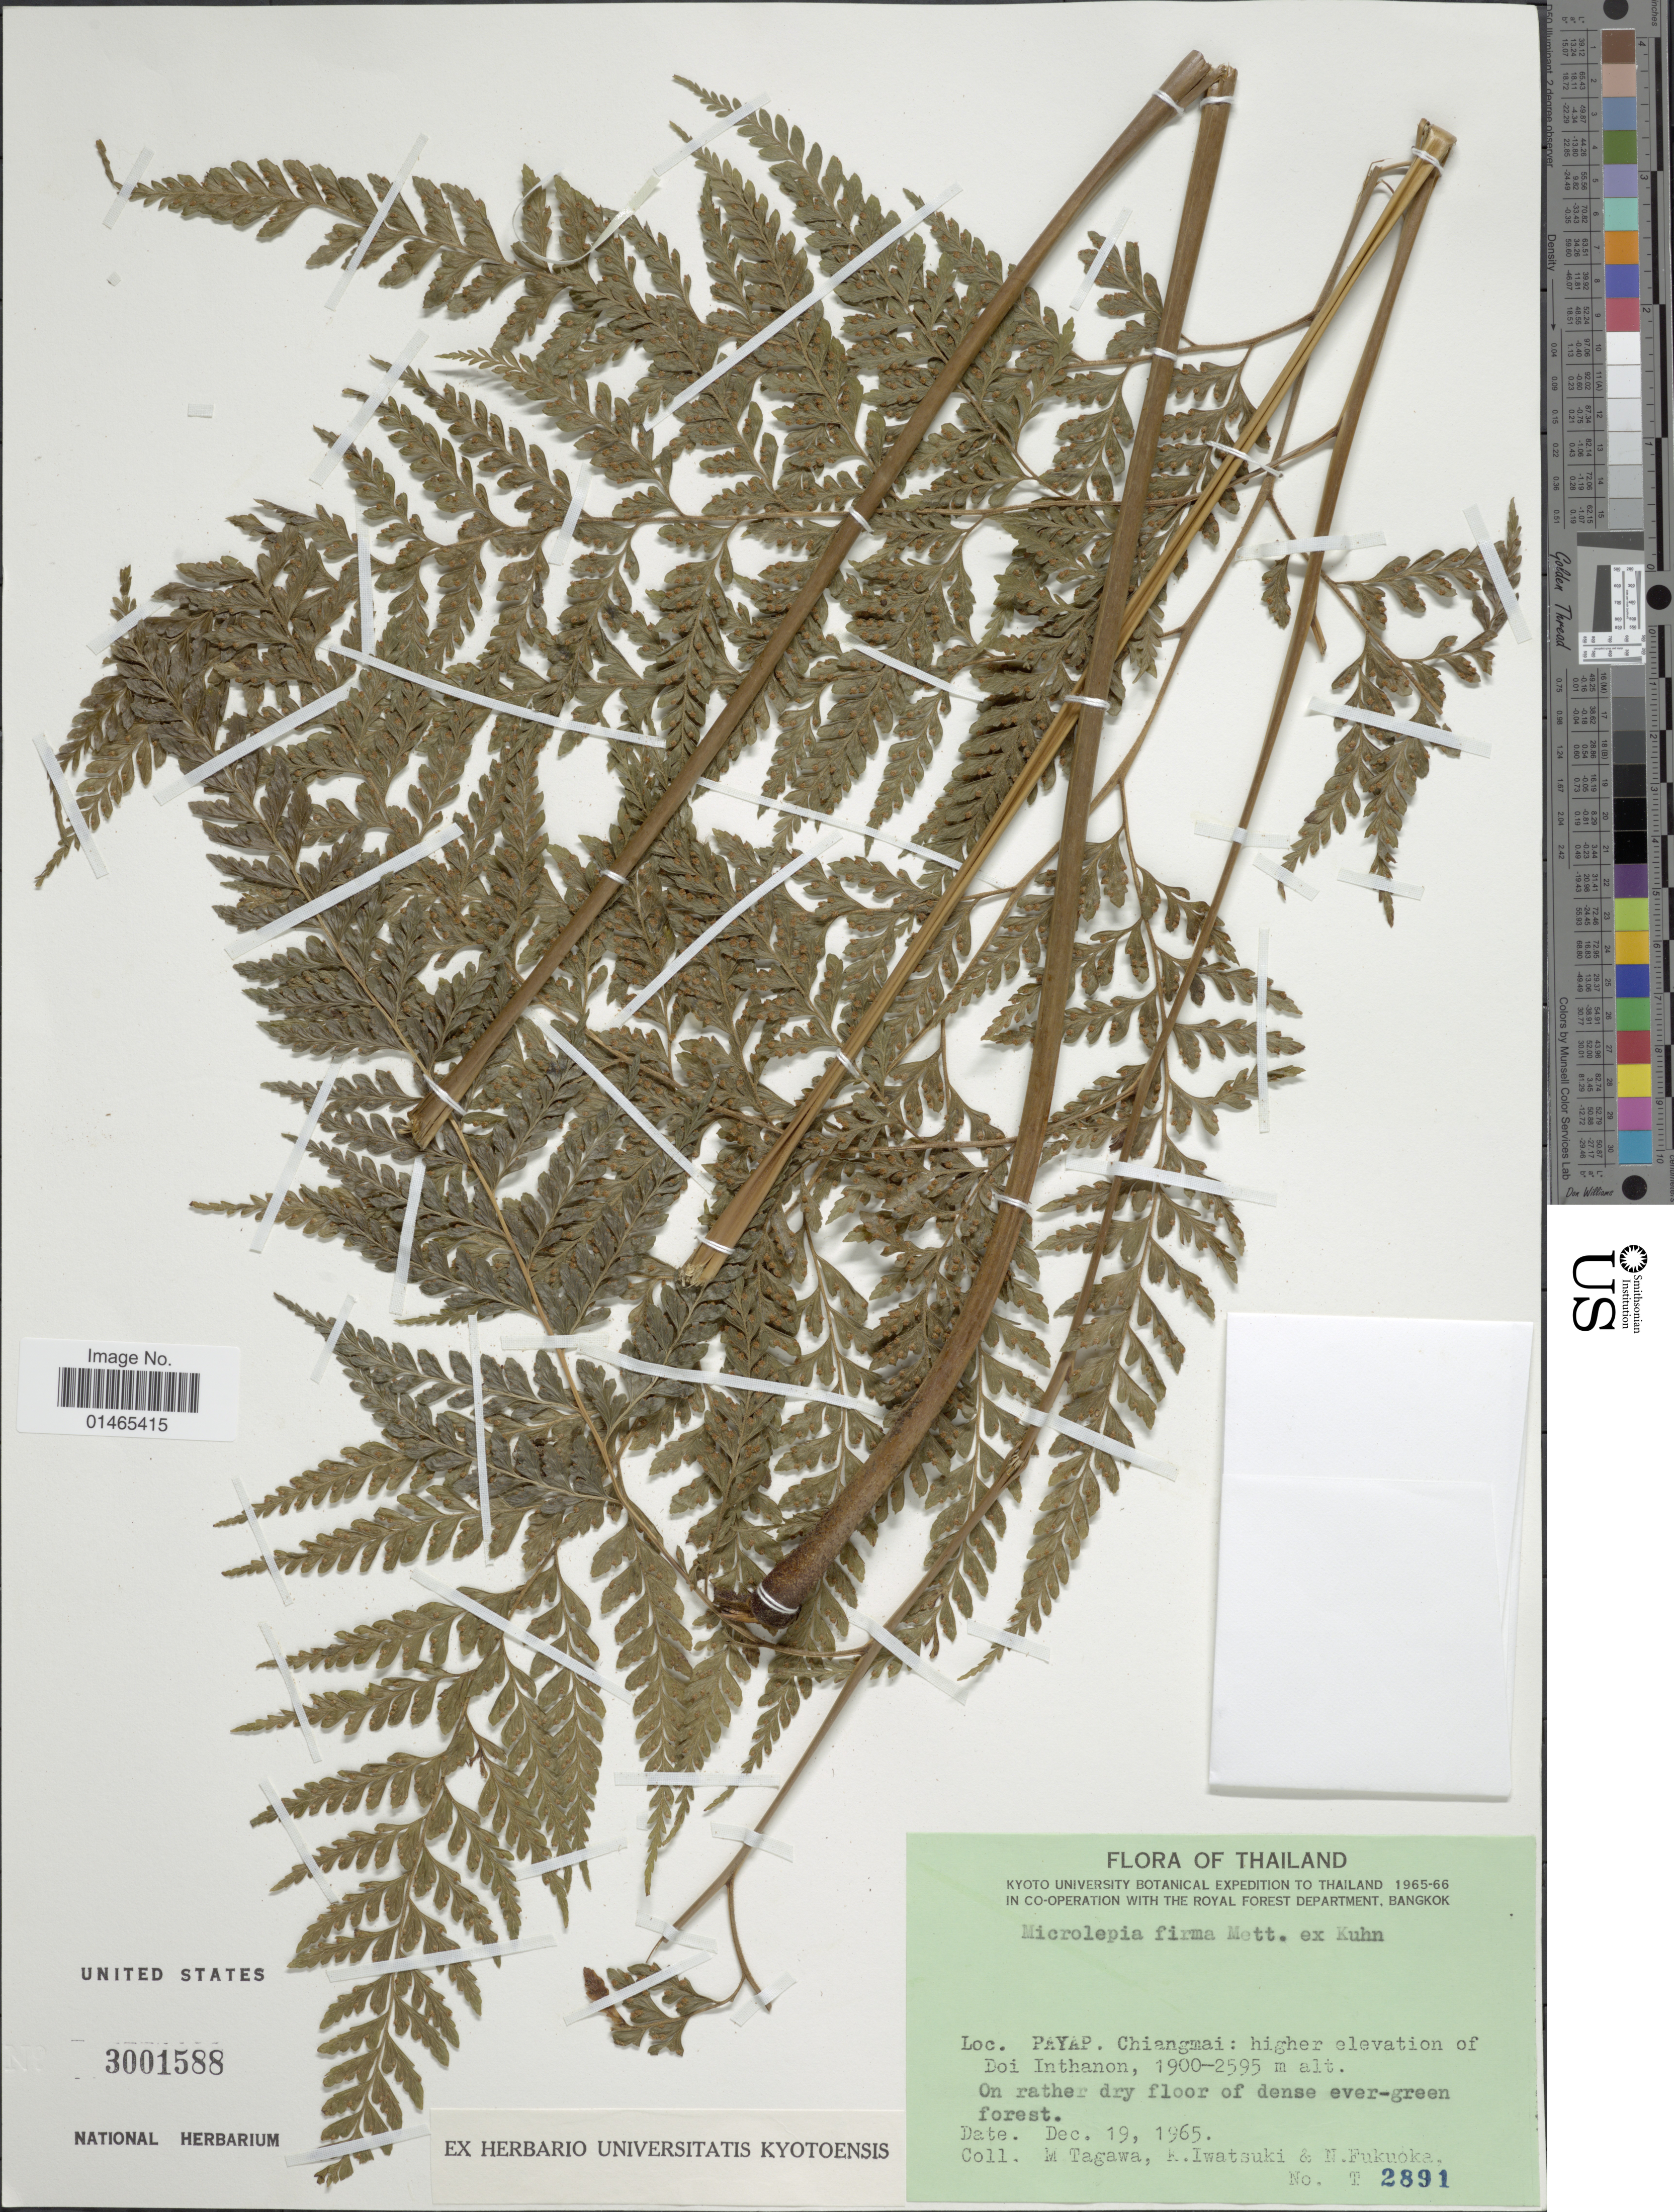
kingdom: Plantae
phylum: Tracheophyta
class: Polypodiopsida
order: Polypodiales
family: Dennstaedtiaceae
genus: Microlepia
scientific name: Microlepia dubia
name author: (Roxb.) C.V. Morton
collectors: M. Tagawa, K. Iwatsuki & N. Fukuoka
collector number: T2891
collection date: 1965-12-19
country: Thailand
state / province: Chiang Mai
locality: Payap, Doi Inthanon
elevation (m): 1900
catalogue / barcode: US 3001588